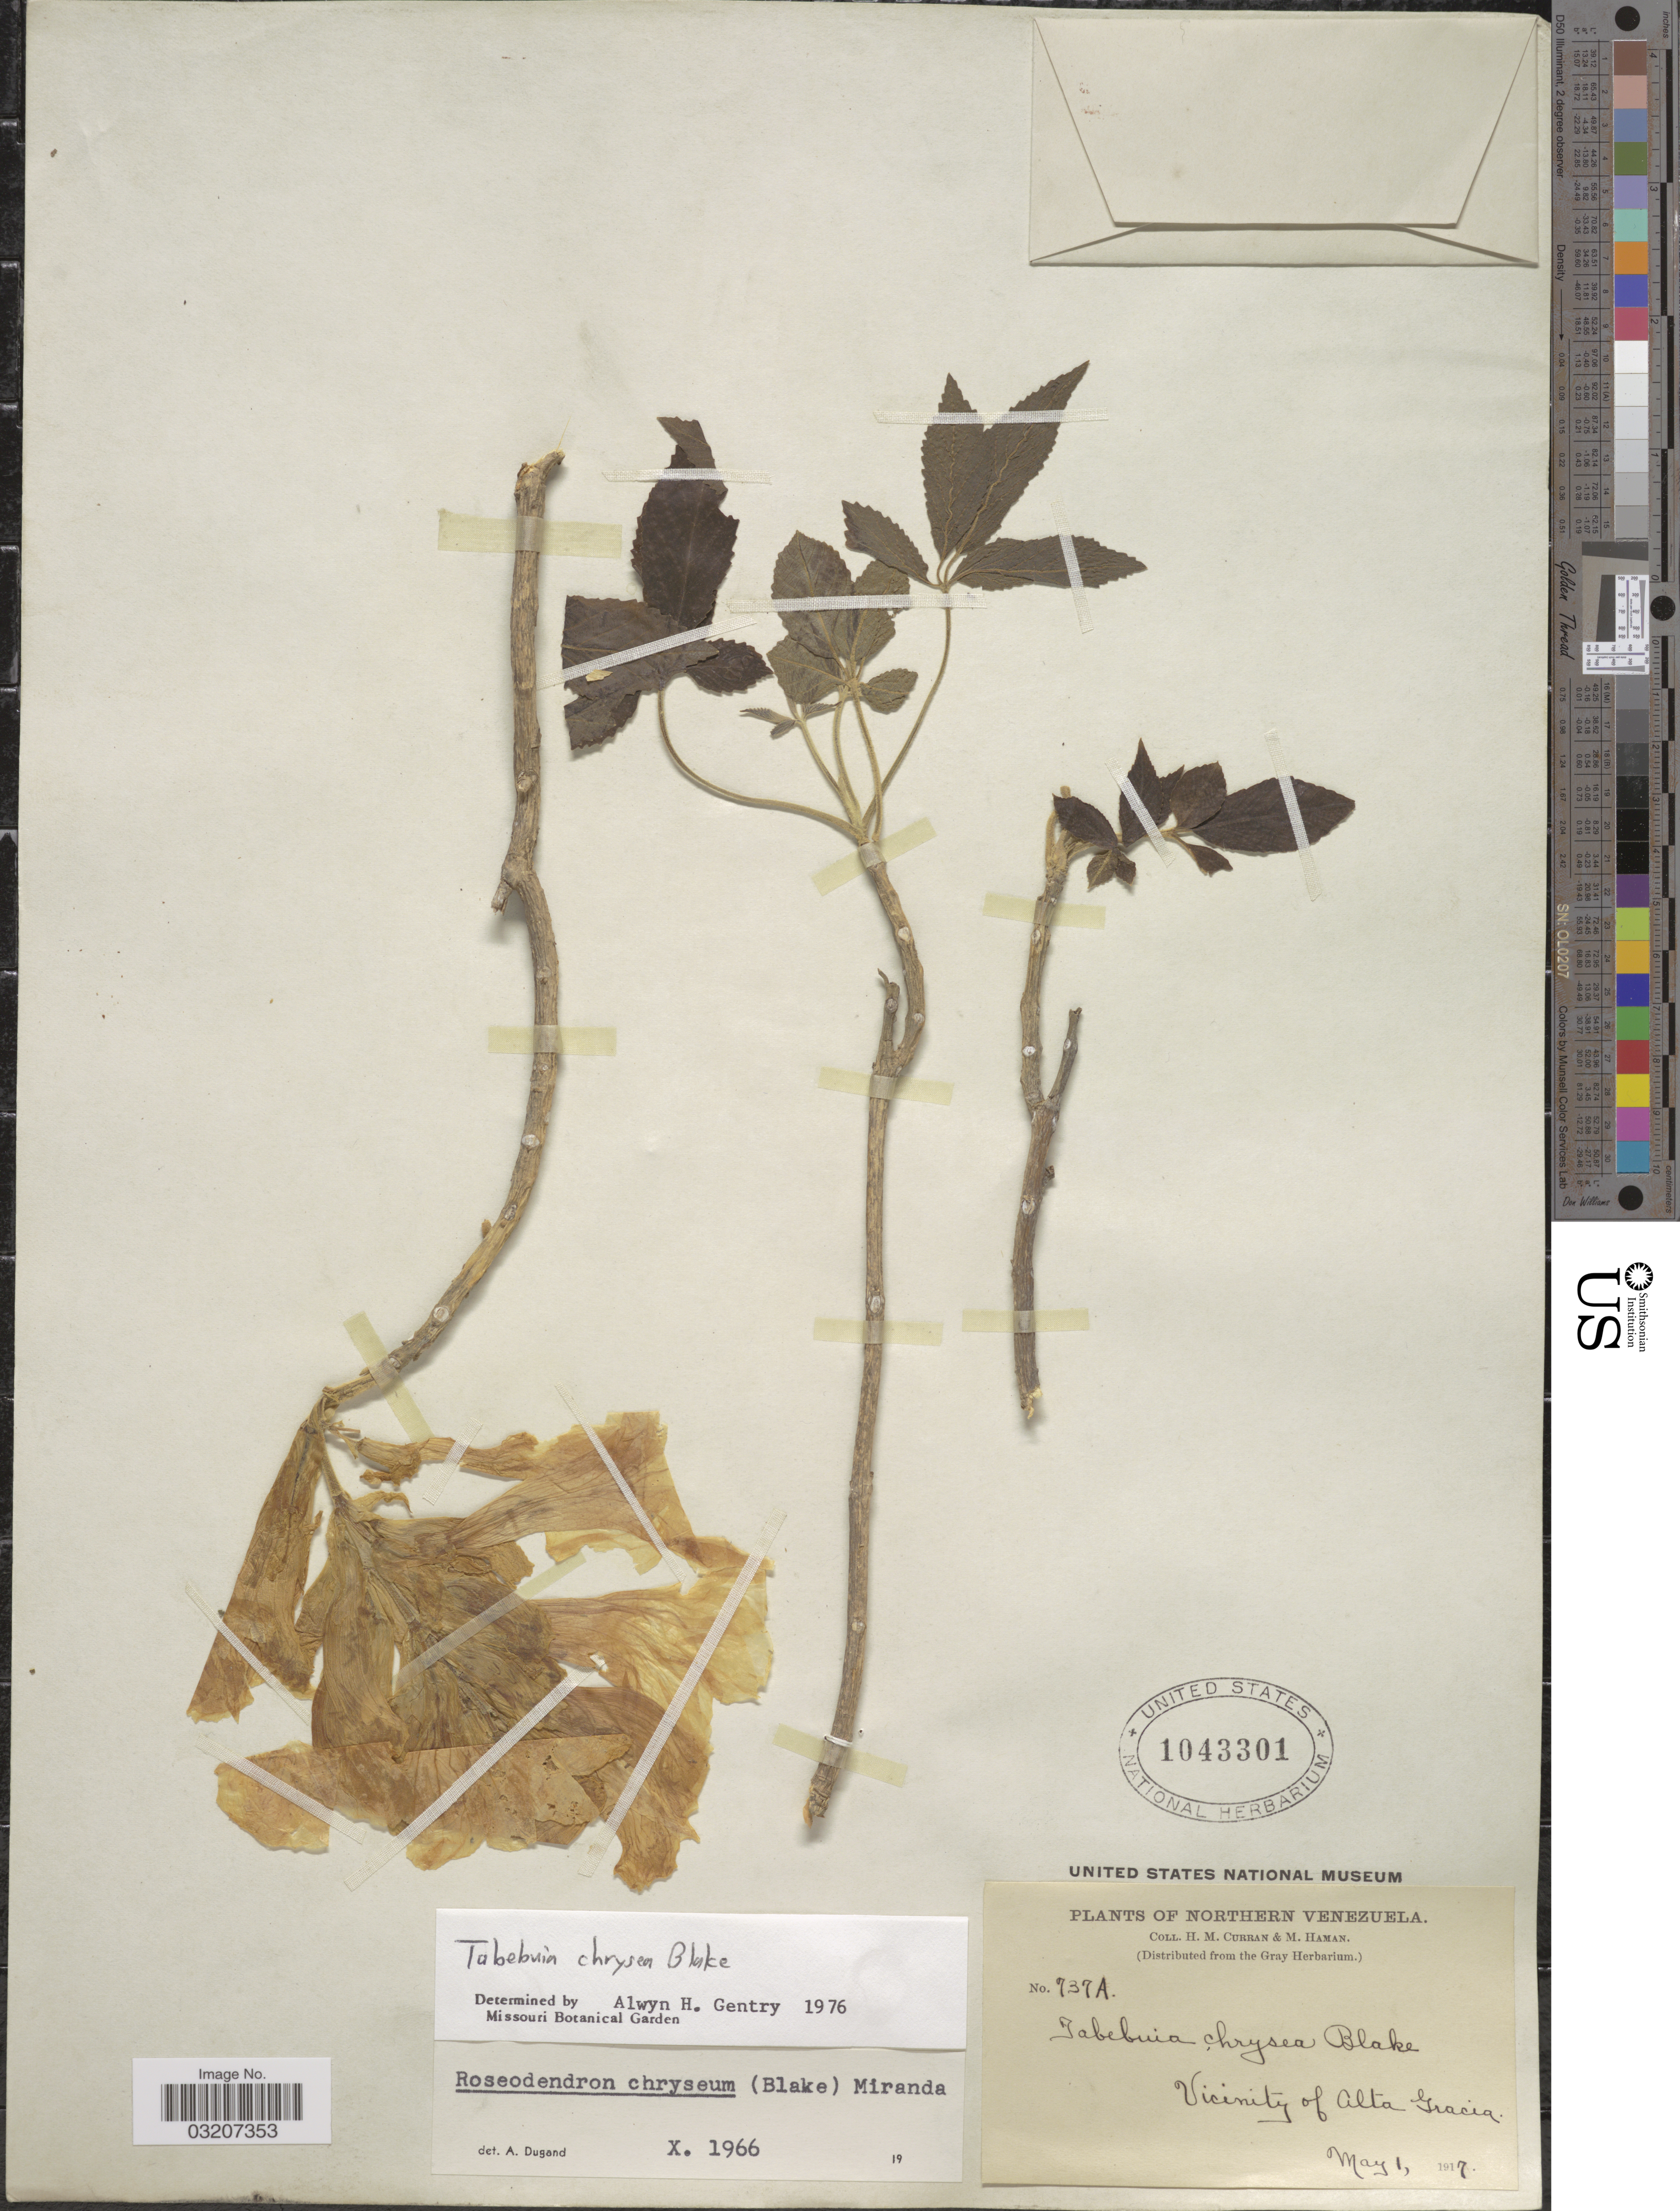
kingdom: Plantae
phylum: Tracheophyta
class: Magnoliopsida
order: Lamiales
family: Bignoniaceae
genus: Roseodendron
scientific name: Roseodendron chryseum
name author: (S.F. Blake) Miranda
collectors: H. M. Curran & M. Haman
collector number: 737A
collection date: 1917-05-01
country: Venezuela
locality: Northern Venezuela, Vicinity of Alta Gracia.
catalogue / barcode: US 1043301